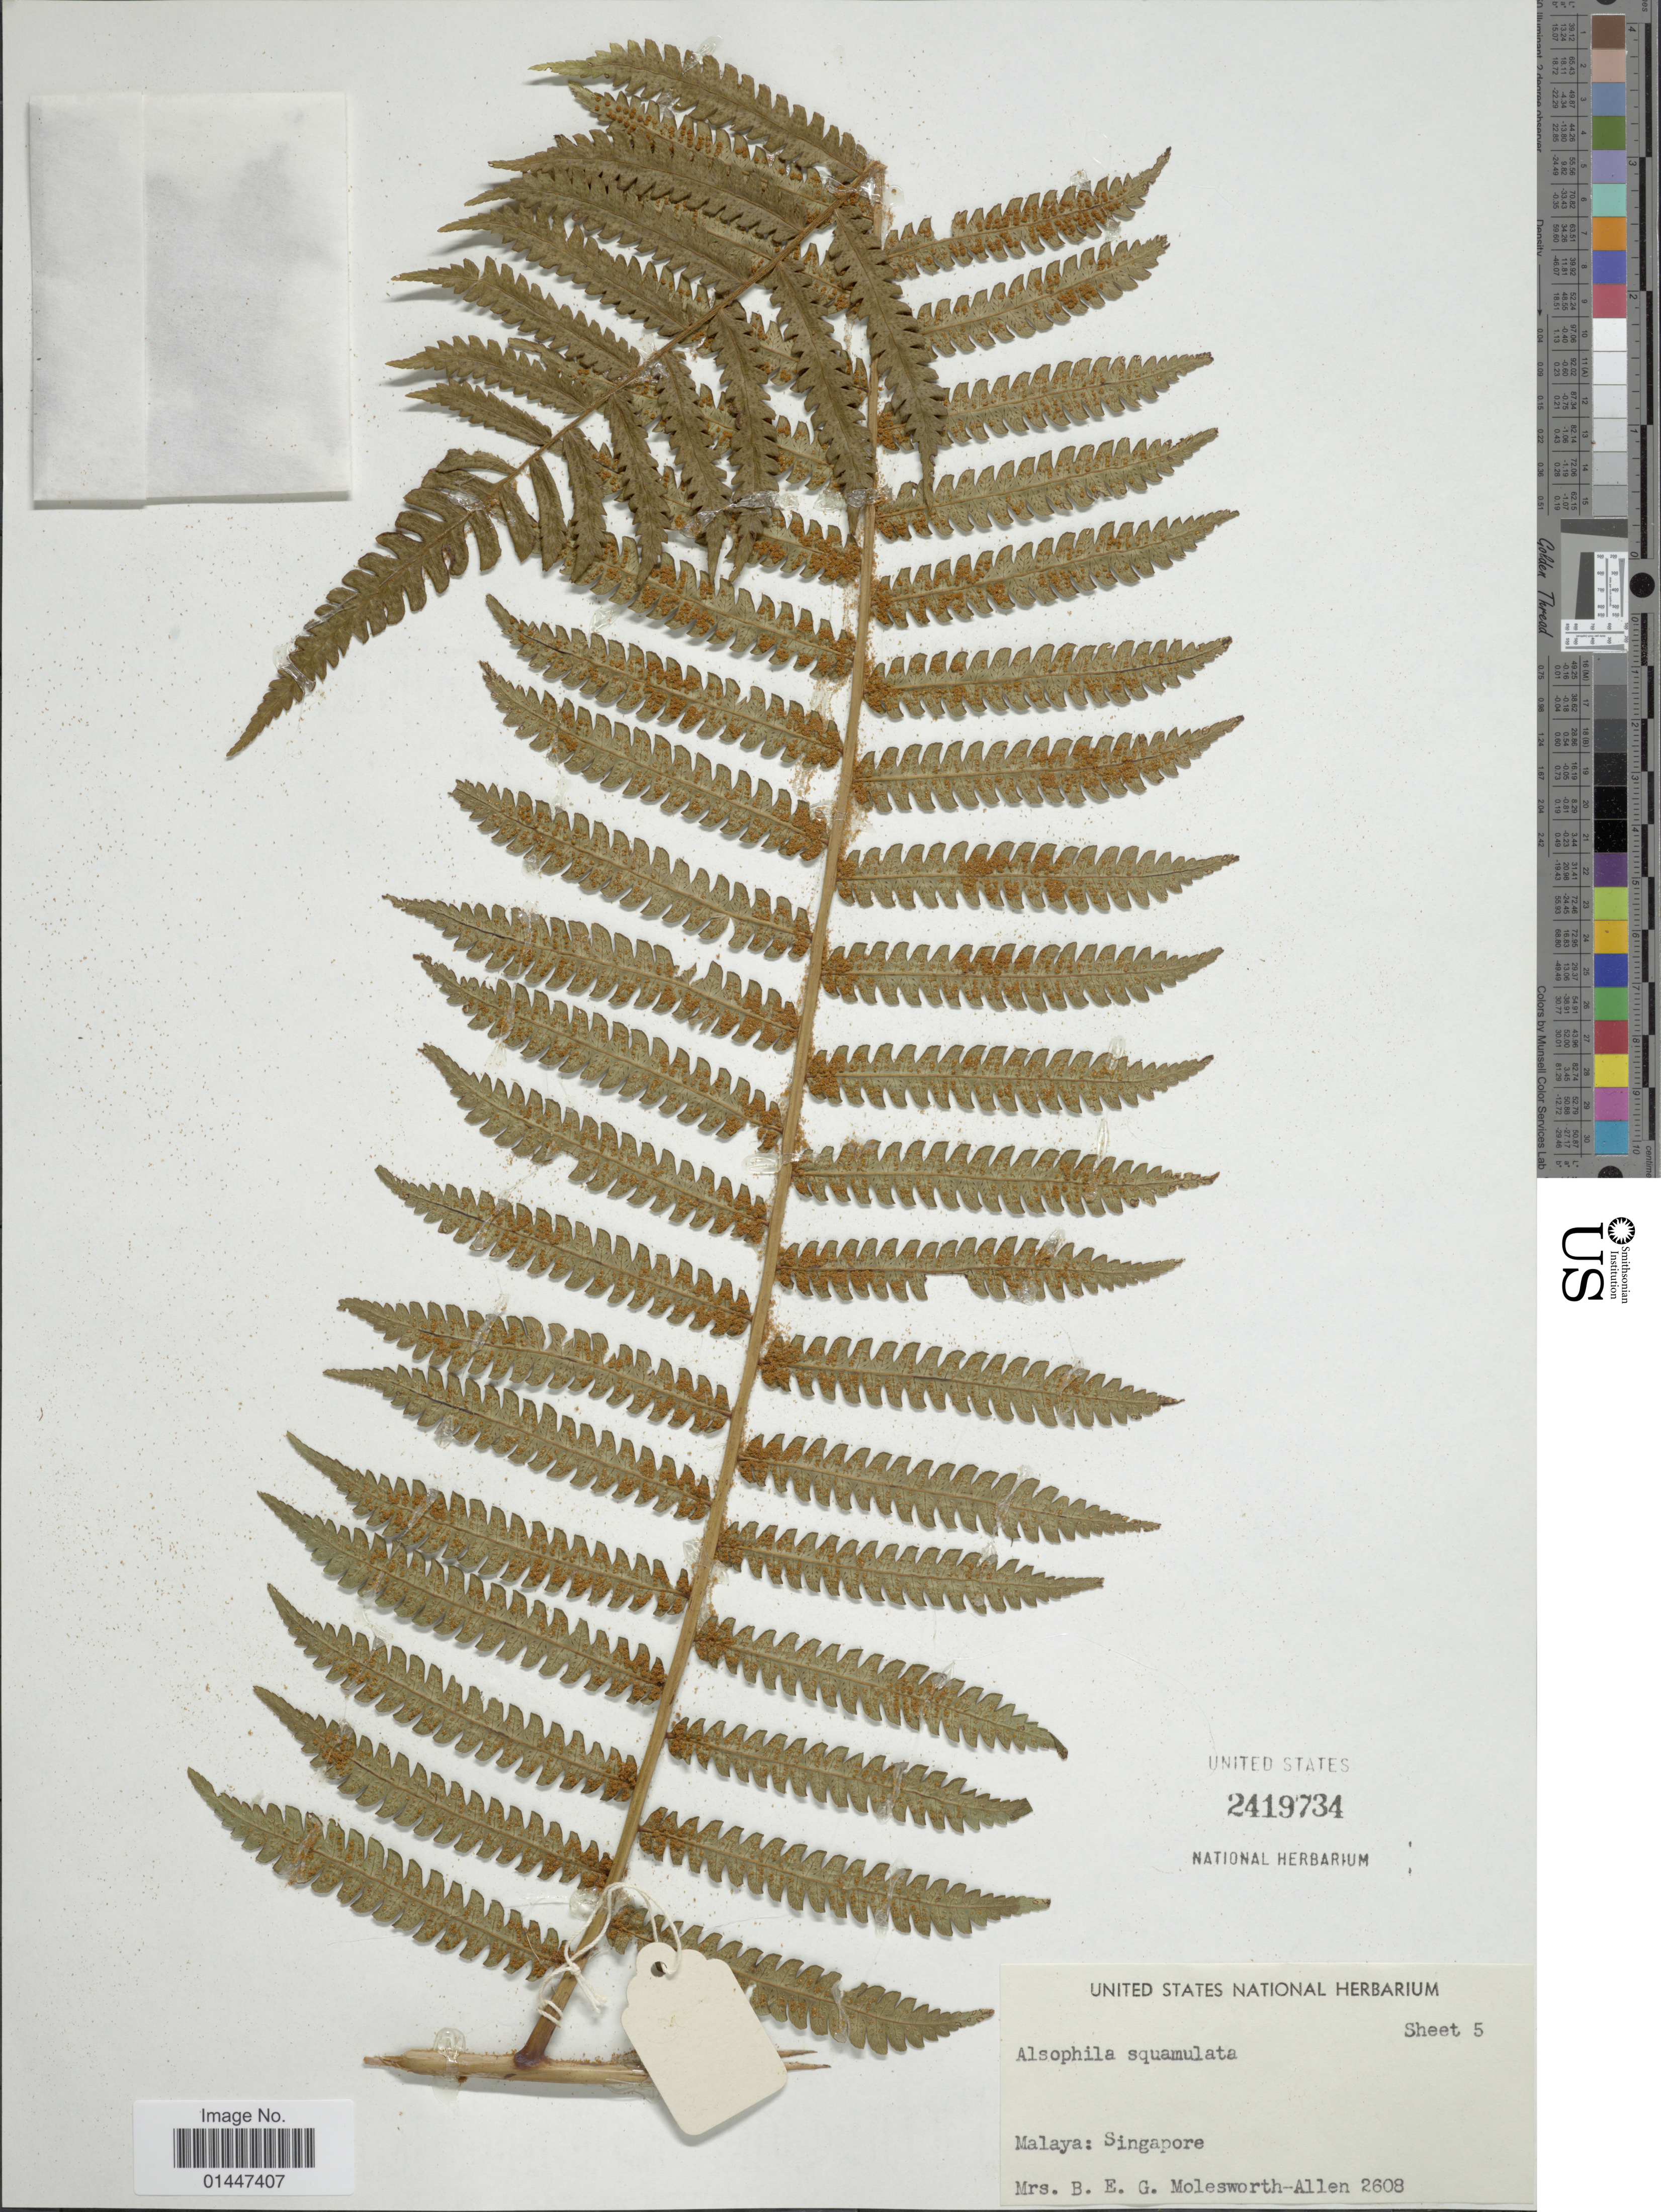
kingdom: Plantae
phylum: Tracheophyta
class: Polypodiopsida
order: Cyatheales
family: Cyatheaceae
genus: Sphaeropteris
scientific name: Sphaeropteris squamulata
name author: (Blume) R.M. Tryon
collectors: Mrs. B. E. G. Molesworth-Allen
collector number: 2608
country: Malaysia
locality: Malaya: Singapore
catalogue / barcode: US 2419734